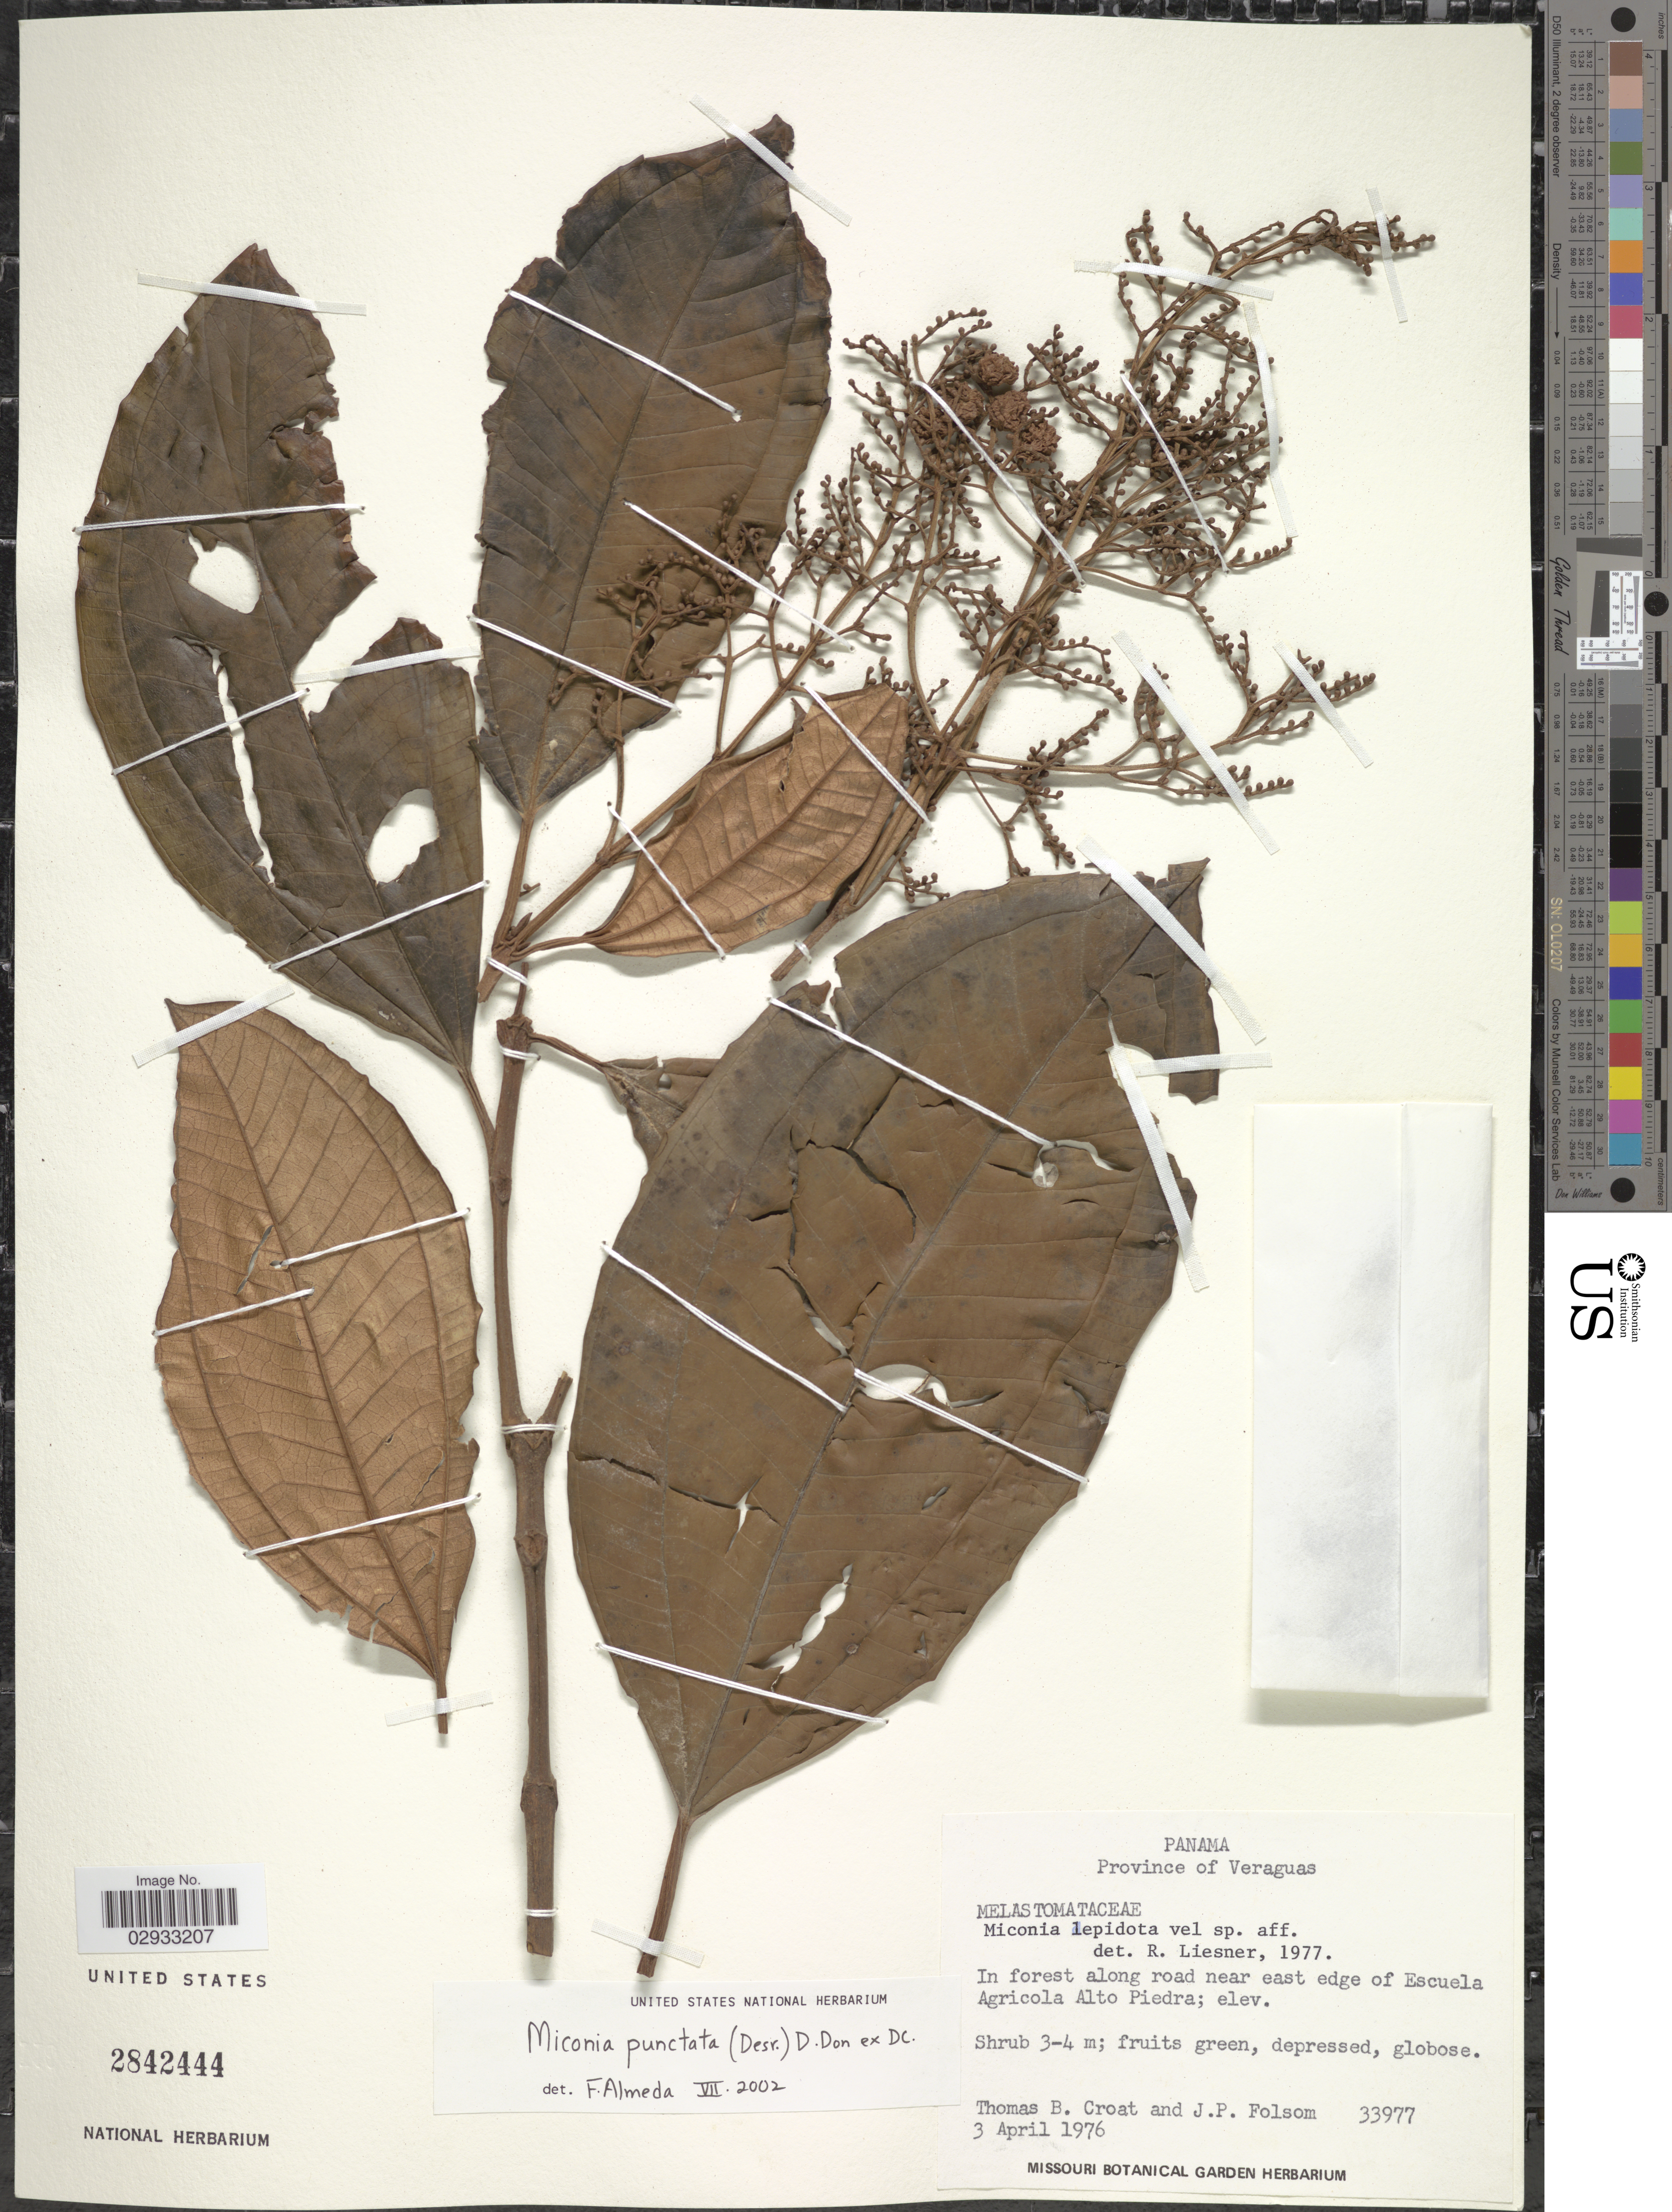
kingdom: Plantae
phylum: Tracheophyta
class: Magnoliopsida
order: Myrtales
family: Melastomataceae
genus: Miconia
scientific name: Miconia punctata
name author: (Desr.) D. Don ex DC.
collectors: T. B. Croat & J. P. Folsom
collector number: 33977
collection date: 1976-04-03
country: Panama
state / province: Veraguas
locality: Province of Veraguas. In forest along road near east edge of Escuela Agricola Alto Piedra.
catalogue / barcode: US 2842444